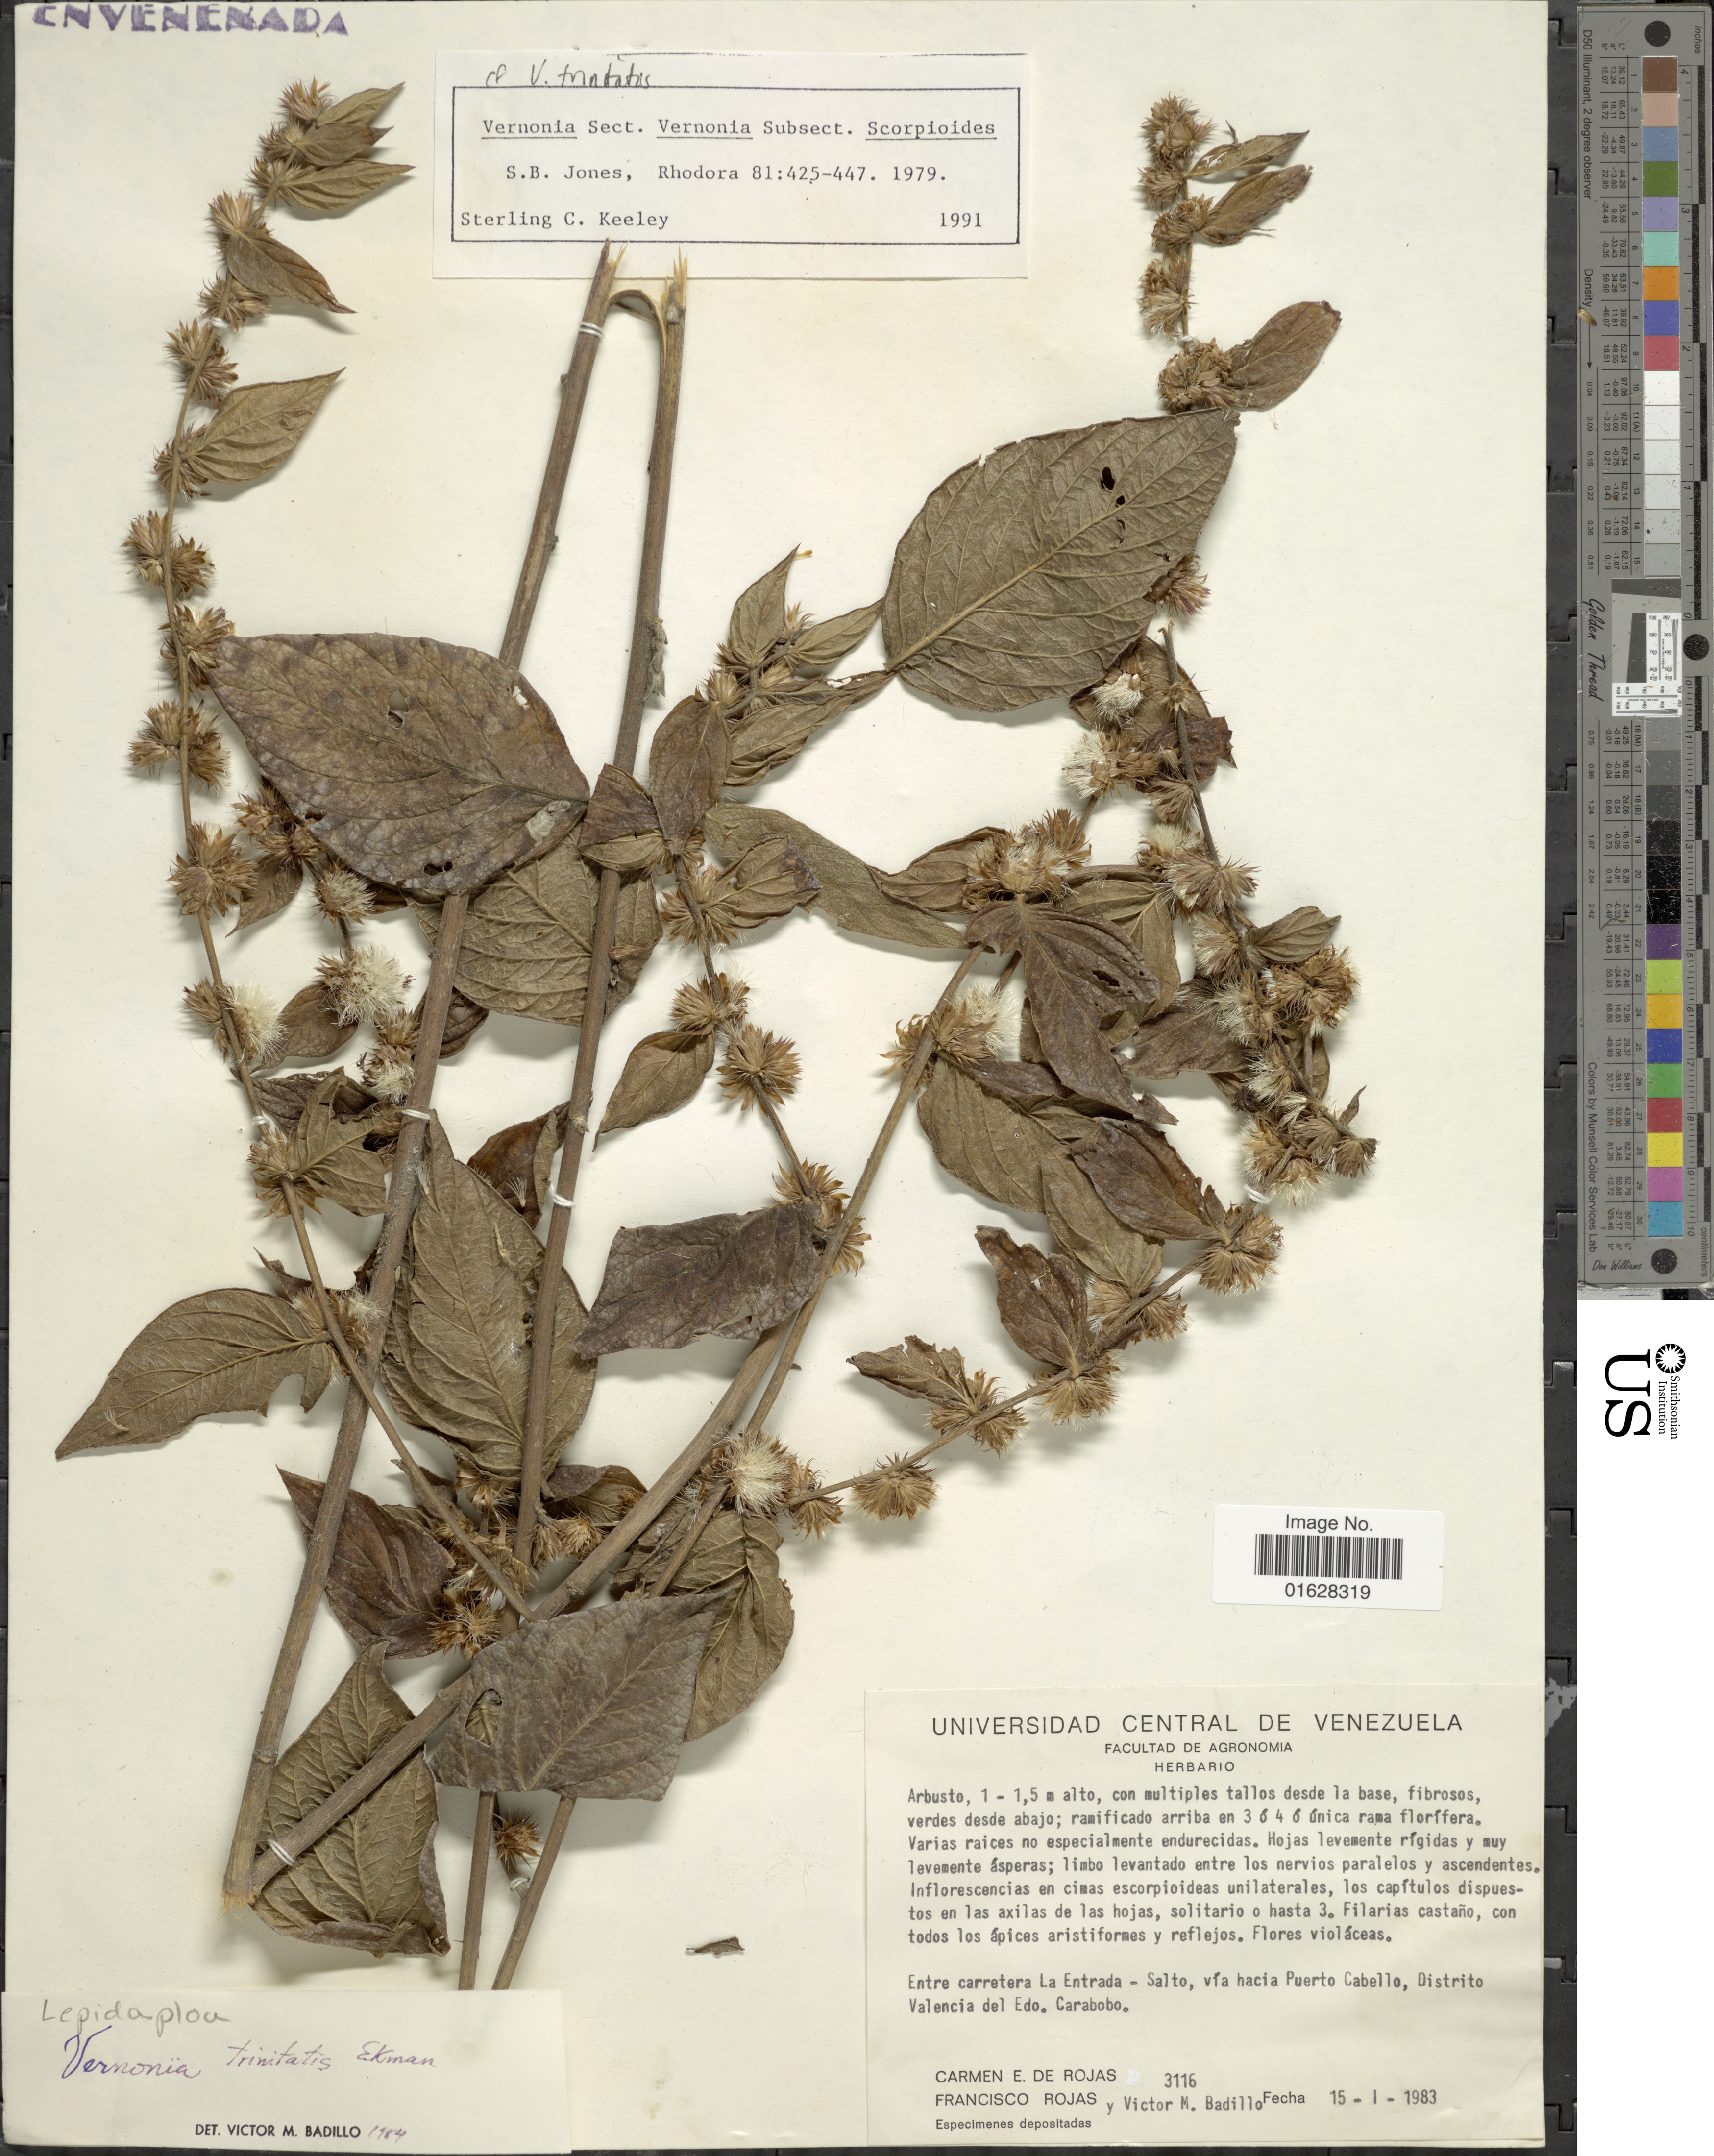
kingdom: Plantae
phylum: Tracheophyta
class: Magnoliopsida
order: Asterales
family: Asteraceae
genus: Lepidaploa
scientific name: Lepidaploa tortuosa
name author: (L.) H. Rob.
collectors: C. de Rojas, F. Rojas & V. Badillo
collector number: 3116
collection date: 1983-01-15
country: Venezuela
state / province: Carabobo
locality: Entre carretera La Entrada-Salto, via hacia Puerto Cabello, Distrito Valencia del Edo. Carabobo